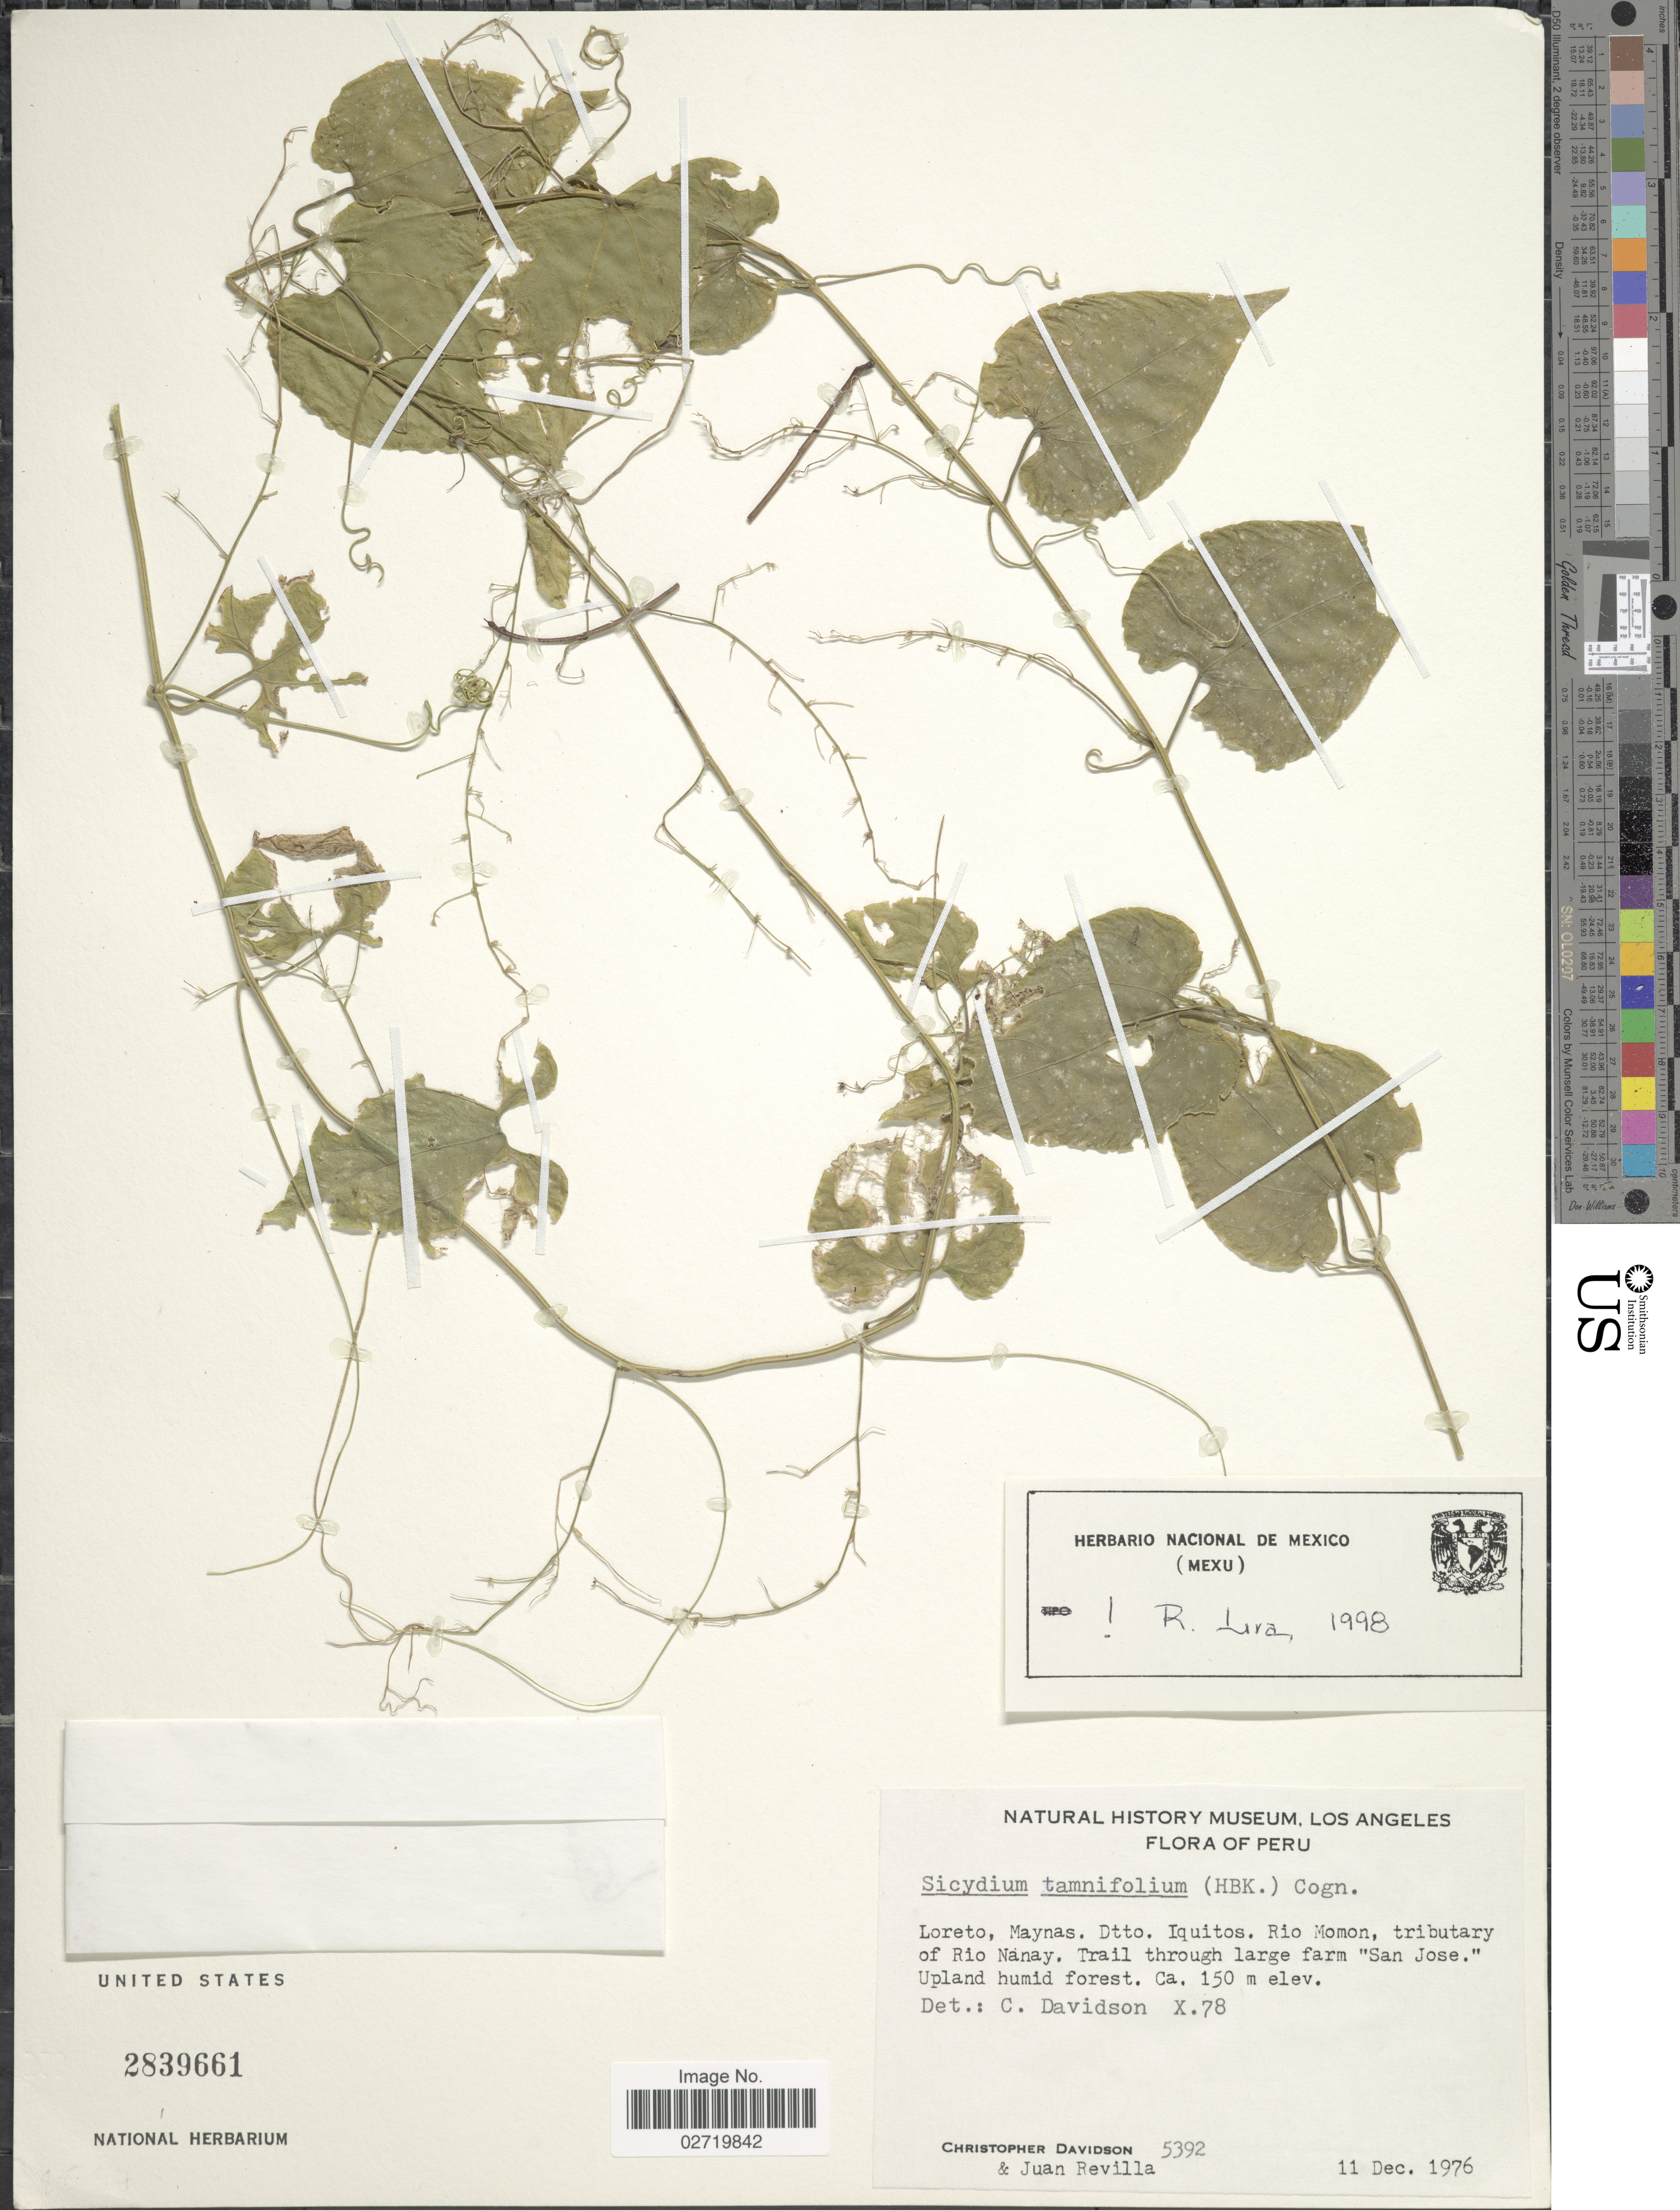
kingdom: Plantae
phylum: Tracheophyta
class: Magnoliopsida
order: Cucurbitales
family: Cucurbitaceae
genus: Sicydium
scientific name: Sicydium tamnifolium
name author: (Kunth) Cogn.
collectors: C. Davidson & J. Revilla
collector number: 5392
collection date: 1976-12-11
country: Peru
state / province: Loreto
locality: Maynas. Dtto. Iquitos. Rio Momon, tributary of Rio Nanay. Trail through large farm "San Jose."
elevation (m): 150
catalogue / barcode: US 2839661